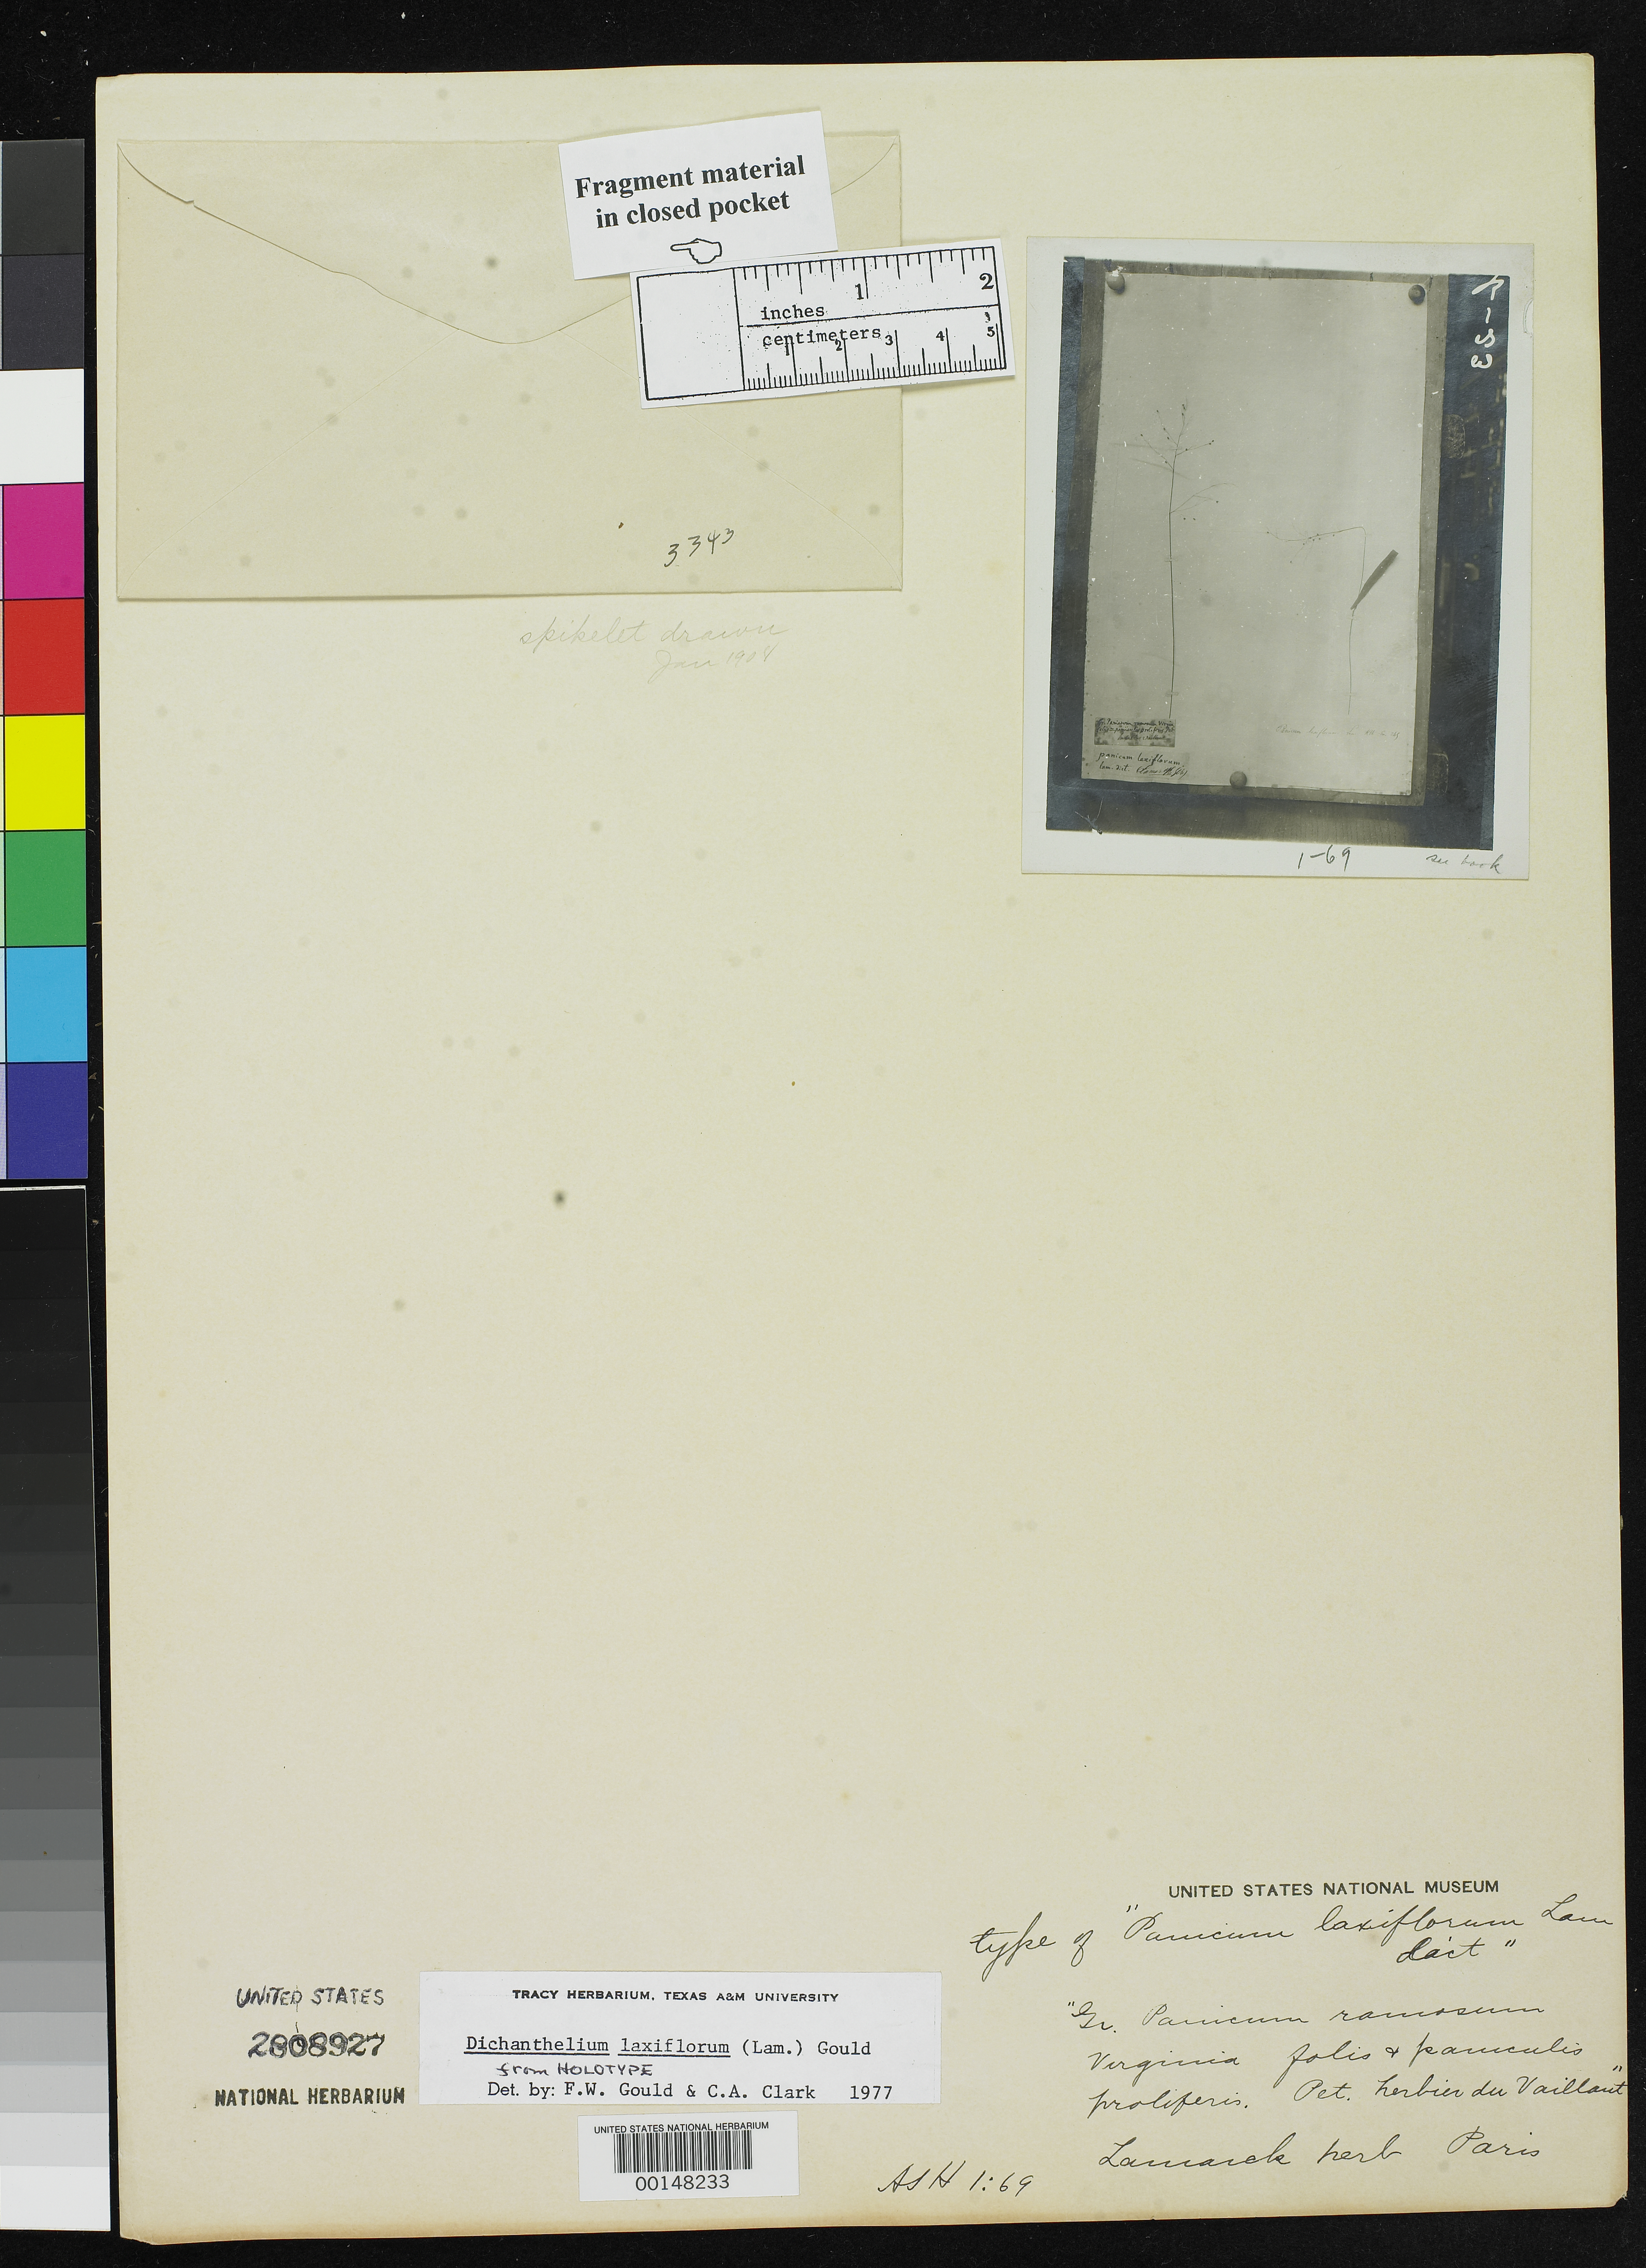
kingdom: Plantae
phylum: Tracheophyta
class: Liliopsida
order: Poales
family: Poaceae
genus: Panicum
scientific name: Panicum laxiflorum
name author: Lam.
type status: Type Fragment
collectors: ex herb. Vaillant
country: United States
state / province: Virginia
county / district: Fairfax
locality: West Falls Church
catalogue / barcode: US 2808927